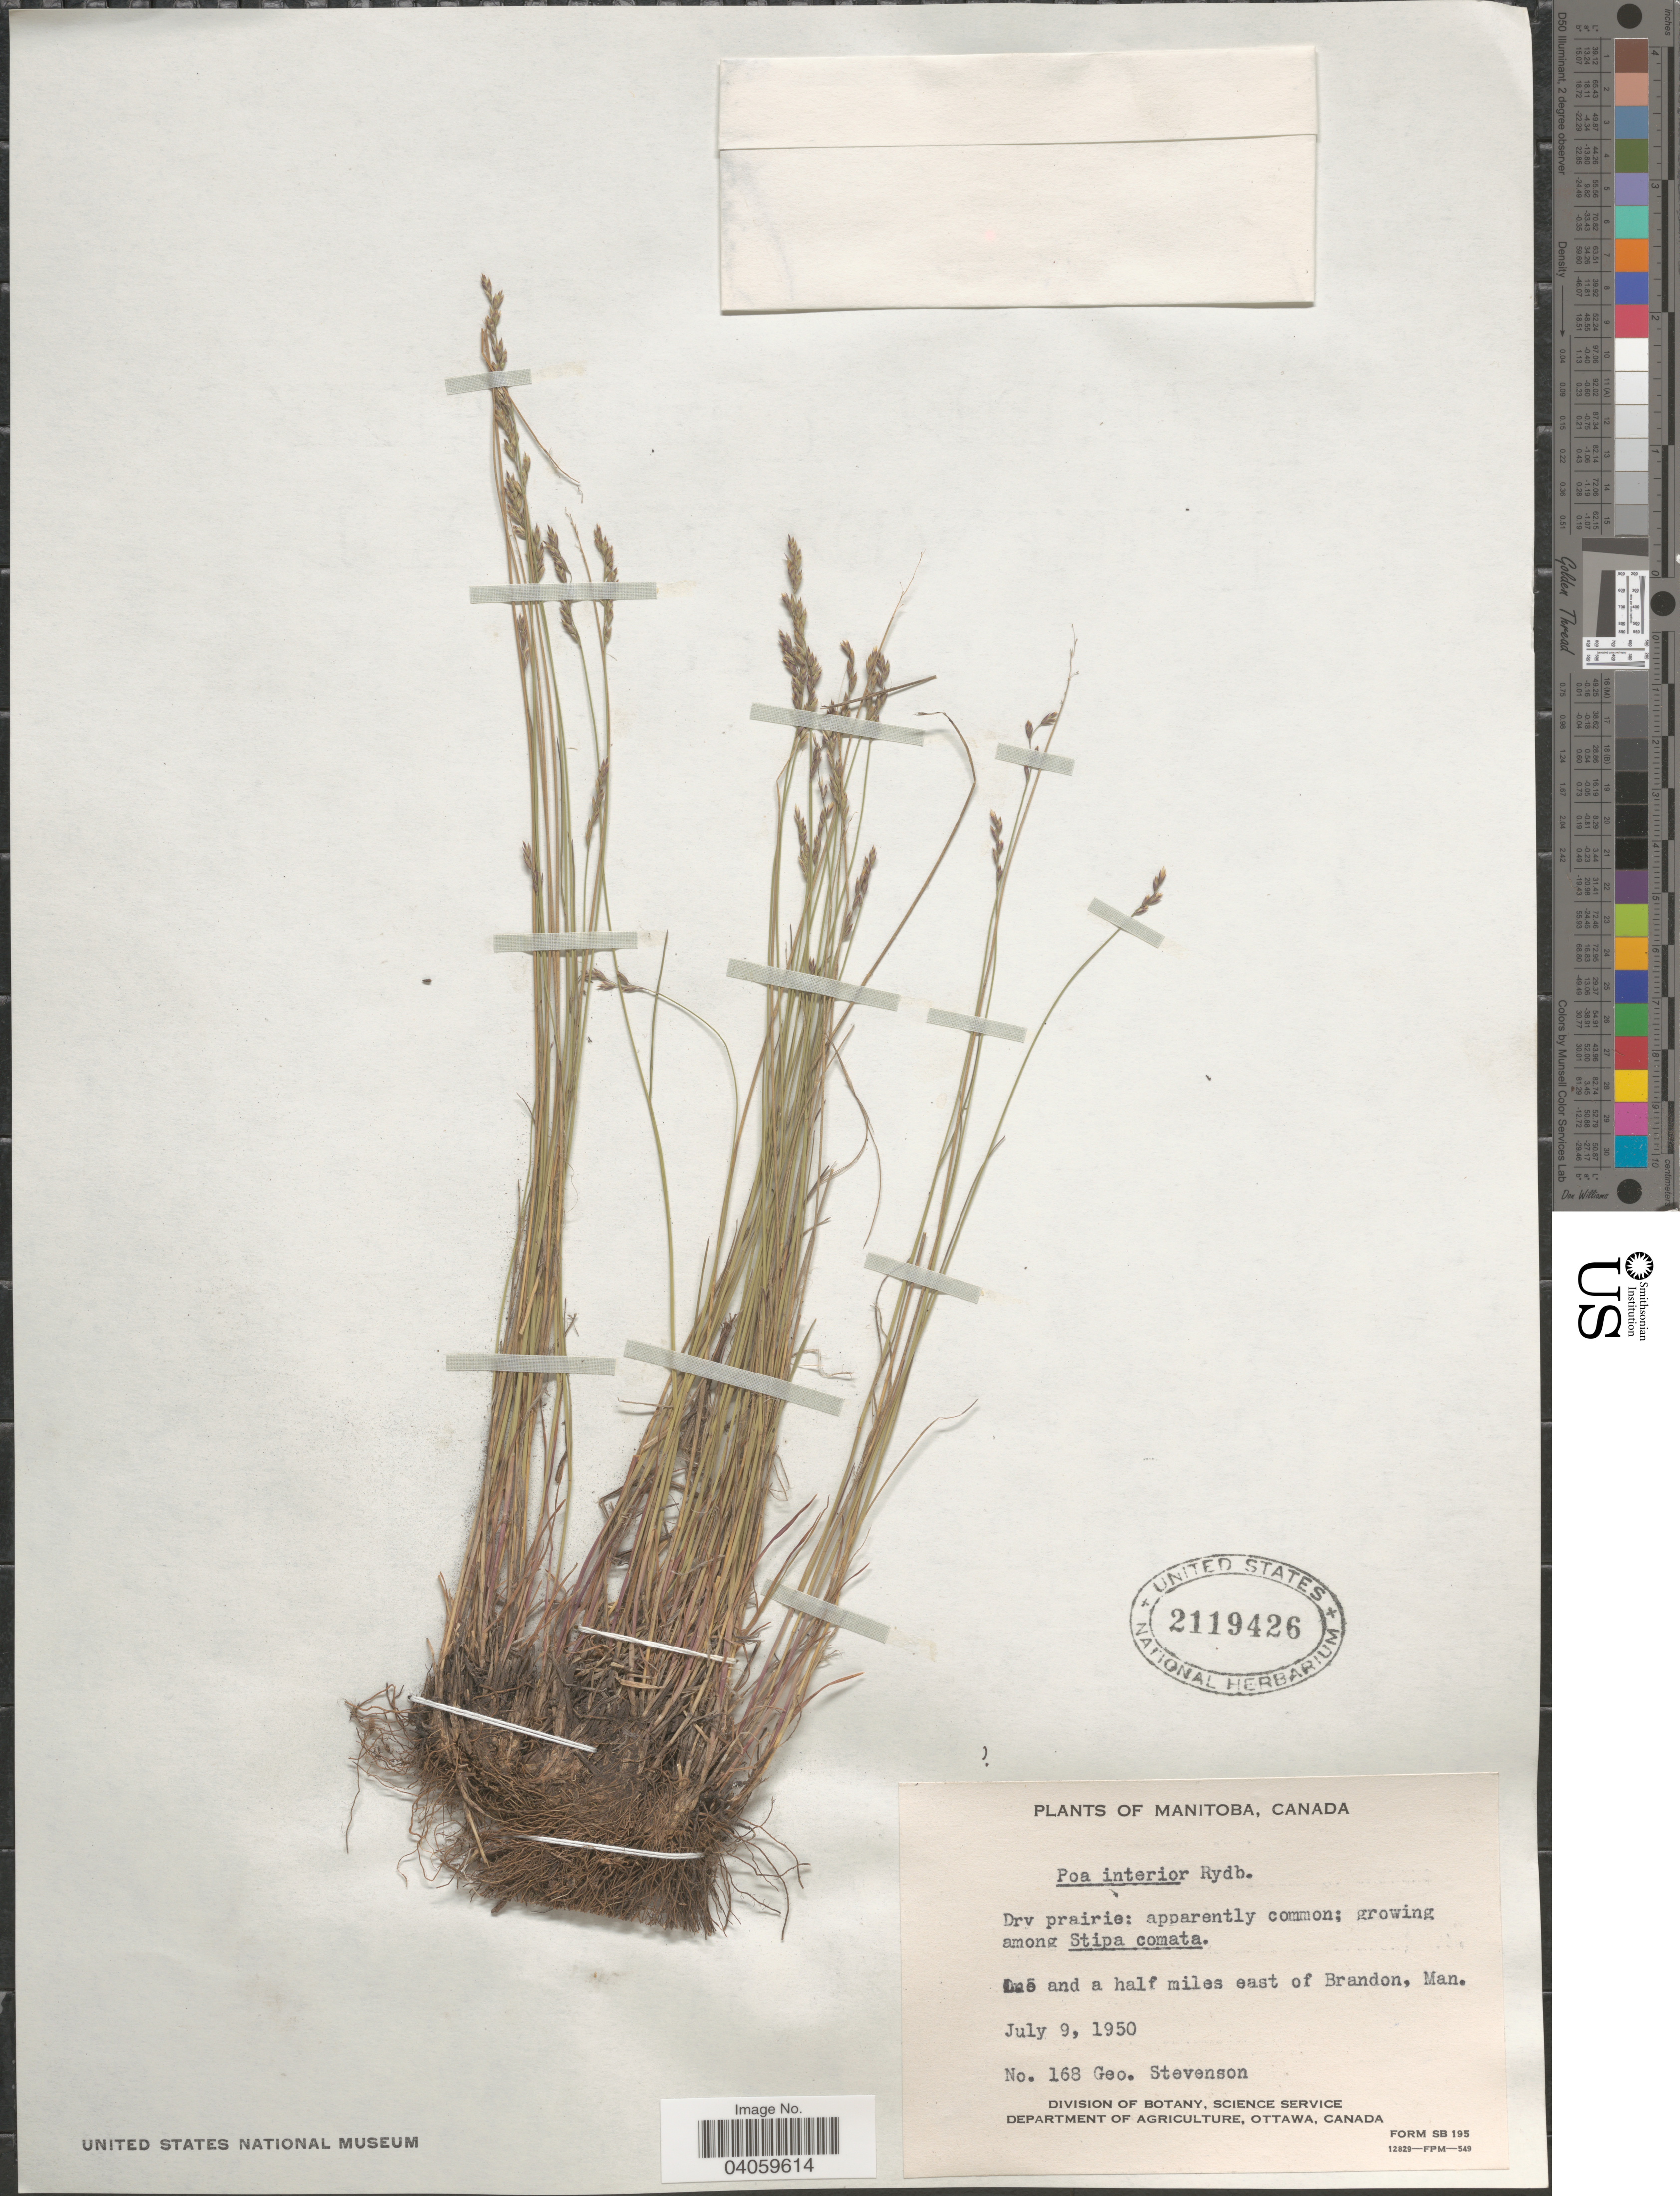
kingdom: Plantae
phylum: Tracheophyta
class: Liliopsida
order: Poales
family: Poaceae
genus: Poa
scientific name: Poa interior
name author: Rydb.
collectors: G. Stevenson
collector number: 168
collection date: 1950-07-09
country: Canada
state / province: Manitoba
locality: In 5 and a half miles east of Brandon.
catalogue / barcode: US 2119426